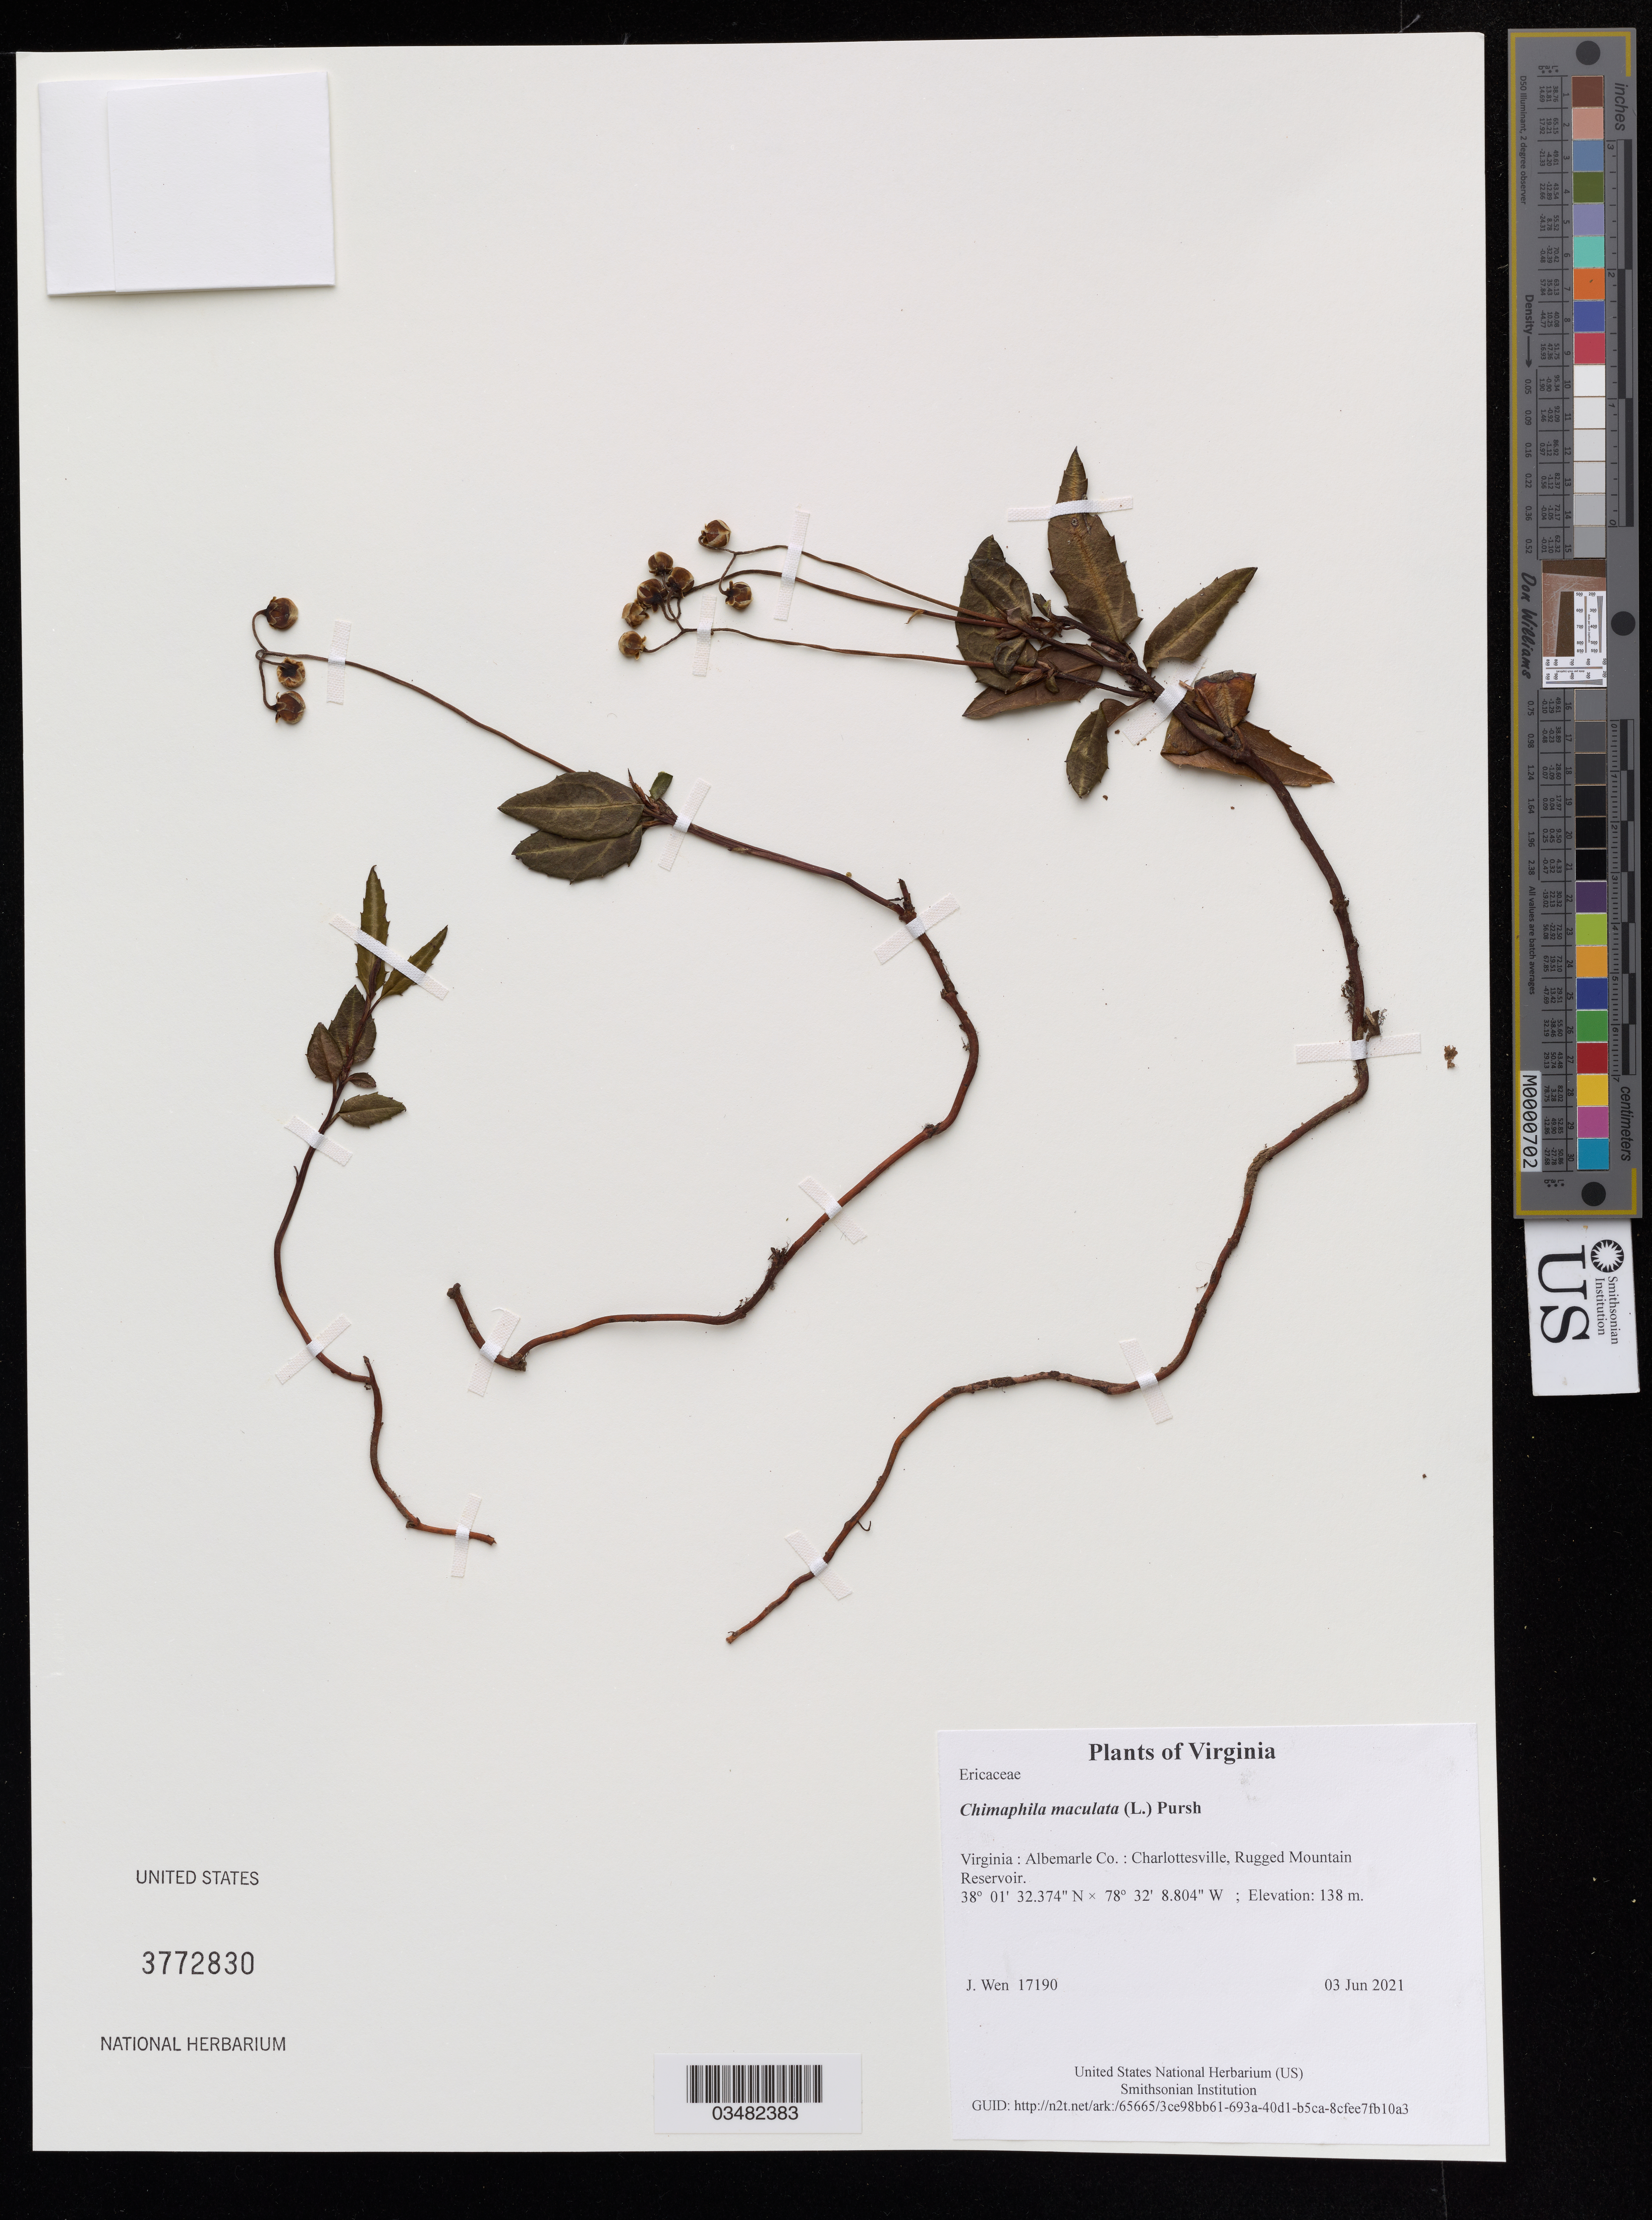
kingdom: Plantae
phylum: Tracheophyta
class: Magnoliopsida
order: Ericales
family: Ericaceae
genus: Chimaphila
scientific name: Chimaphila maculata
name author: (L.) Pursh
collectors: J. Wen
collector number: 17190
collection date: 2021-06-03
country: United States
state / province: Virginia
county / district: Albemarle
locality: Charlottesville, Rugged Mountain Reservoir.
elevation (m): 138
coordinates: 38 01 32.374 N, 78 32 8.804 W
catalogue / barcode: US 3772830